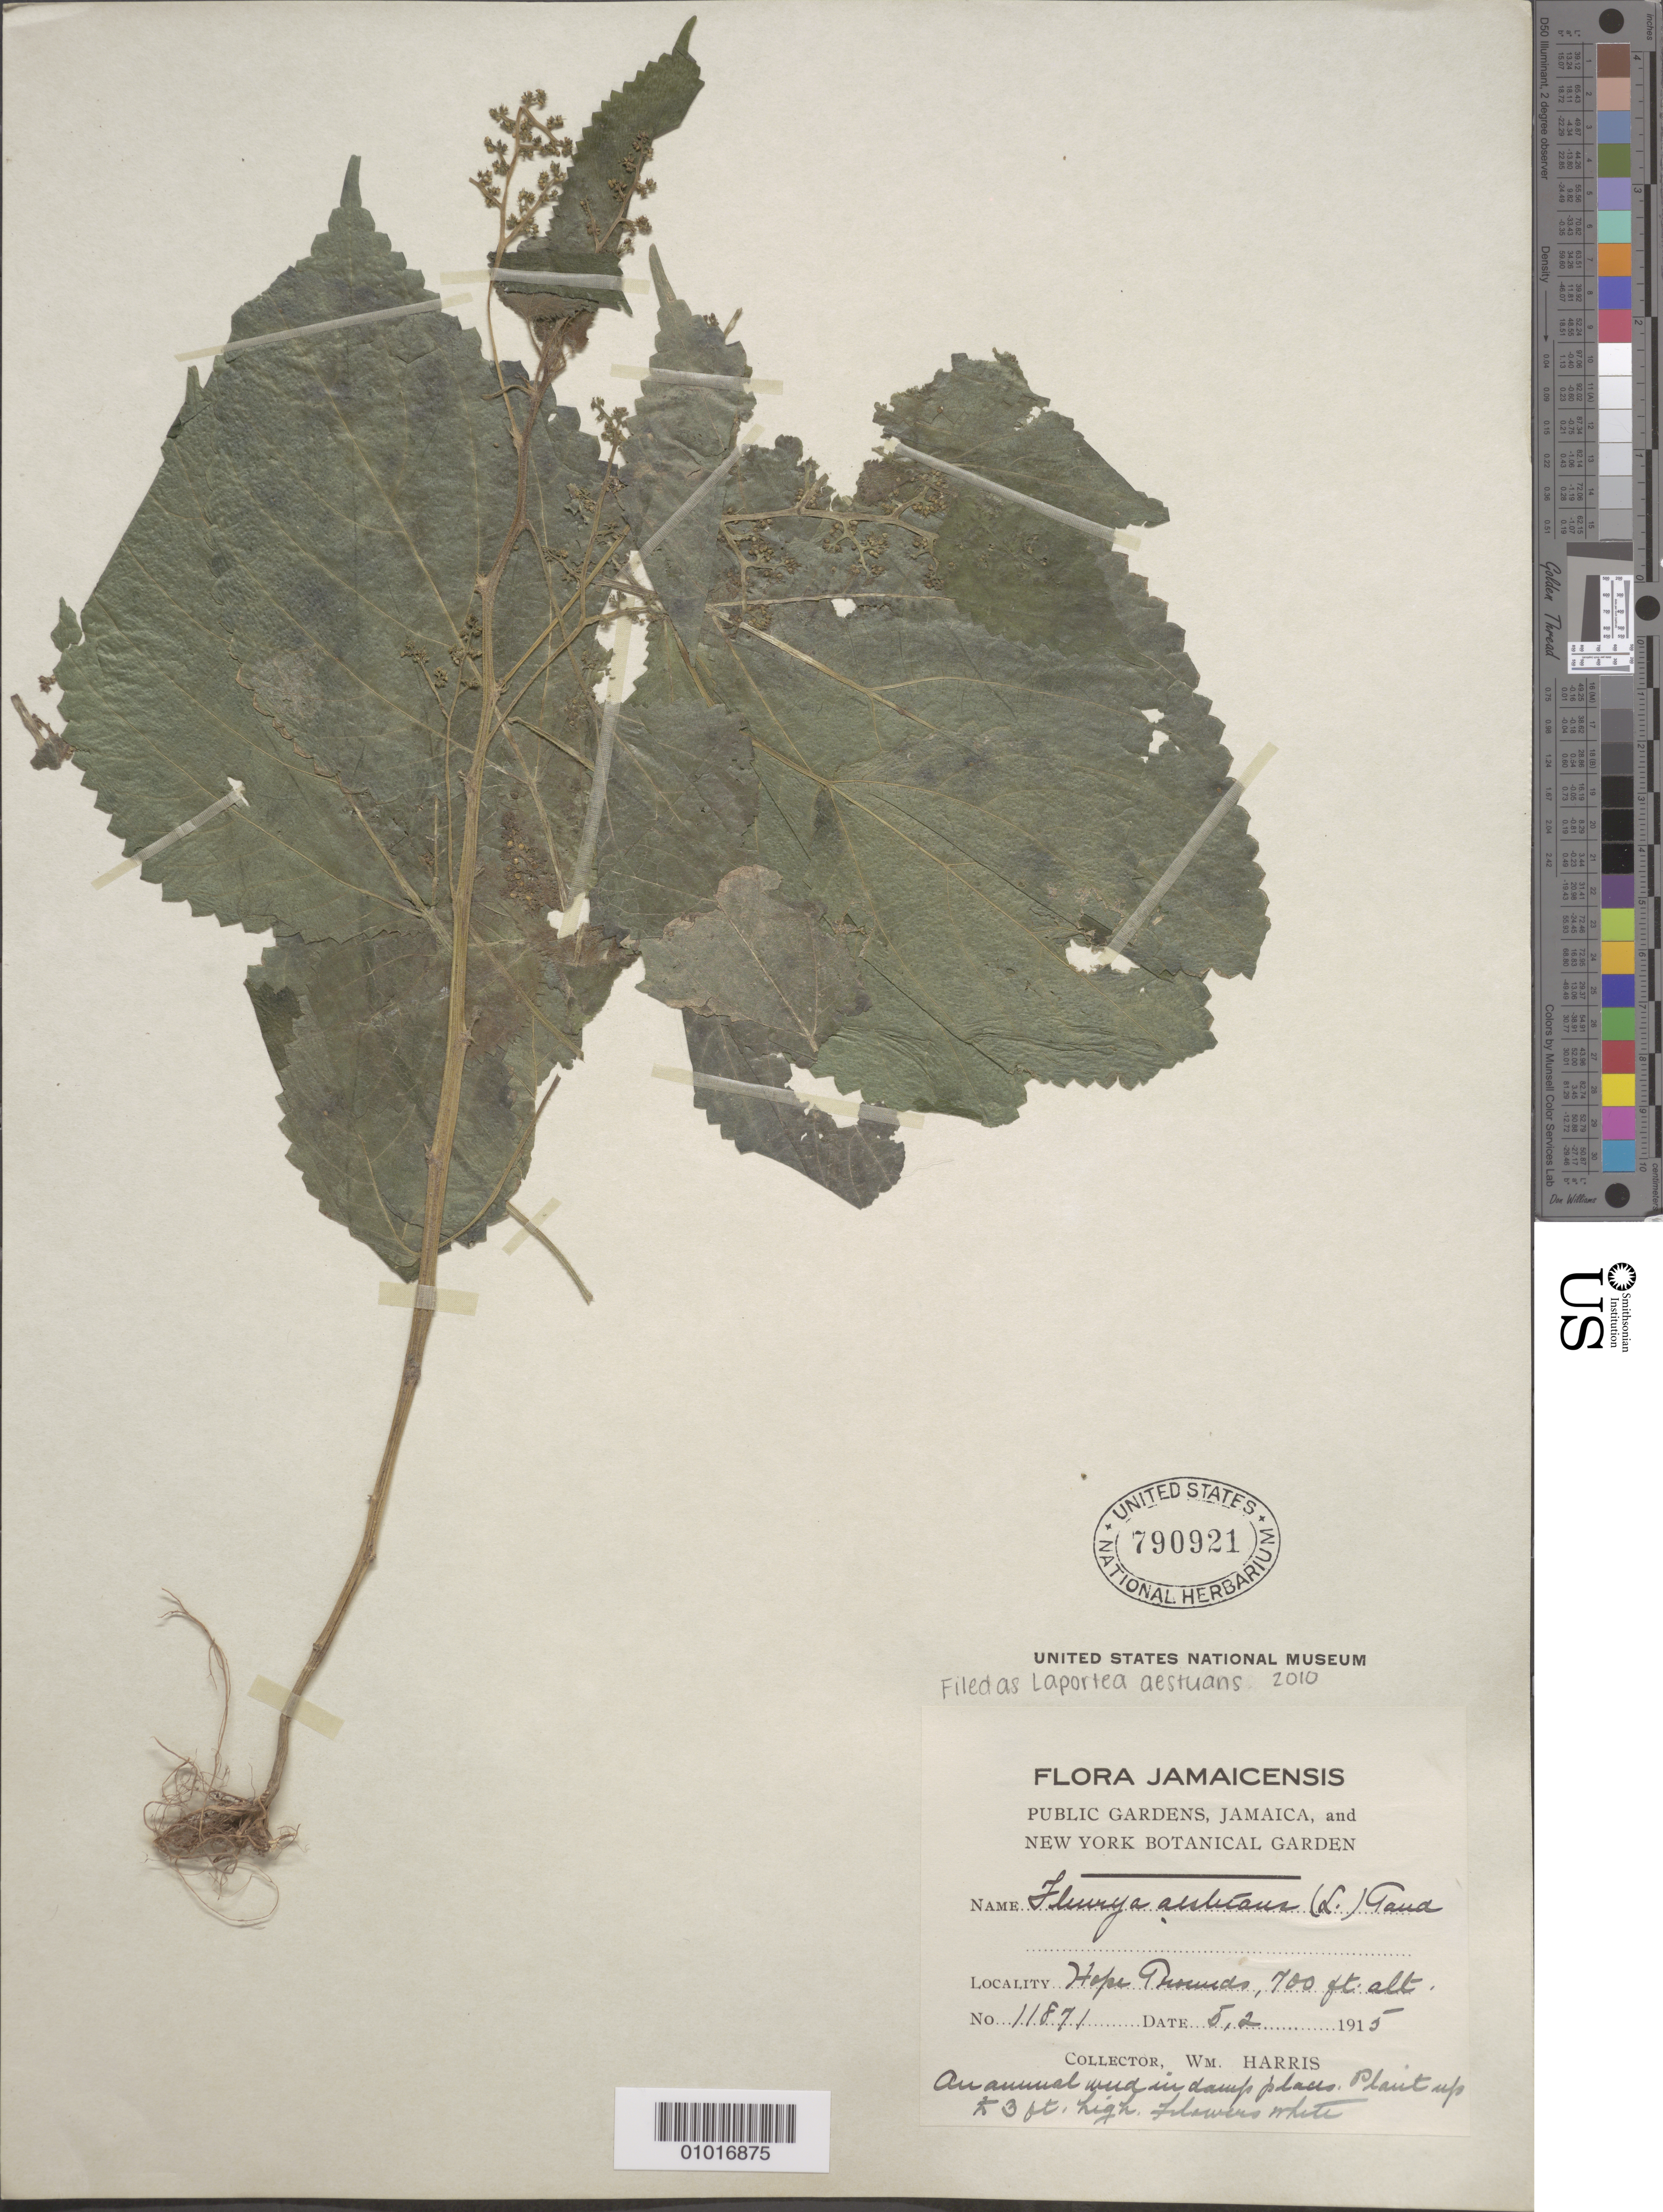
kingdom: Plantae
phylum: Tracheophyta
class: Magnoliopsida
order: Rosales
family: Urticaceae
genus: Laportea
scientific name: Laportea aestuans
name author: (L.) Chew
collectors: W. Harris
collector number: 11871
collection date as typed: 05 Feb 1915 or 02 May 1915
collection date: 1915-02-05 or 1915-05-02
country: Jamaica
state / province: Kingston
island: Jamaica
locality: Hope Grounds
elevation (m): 213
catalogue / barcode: US 790921